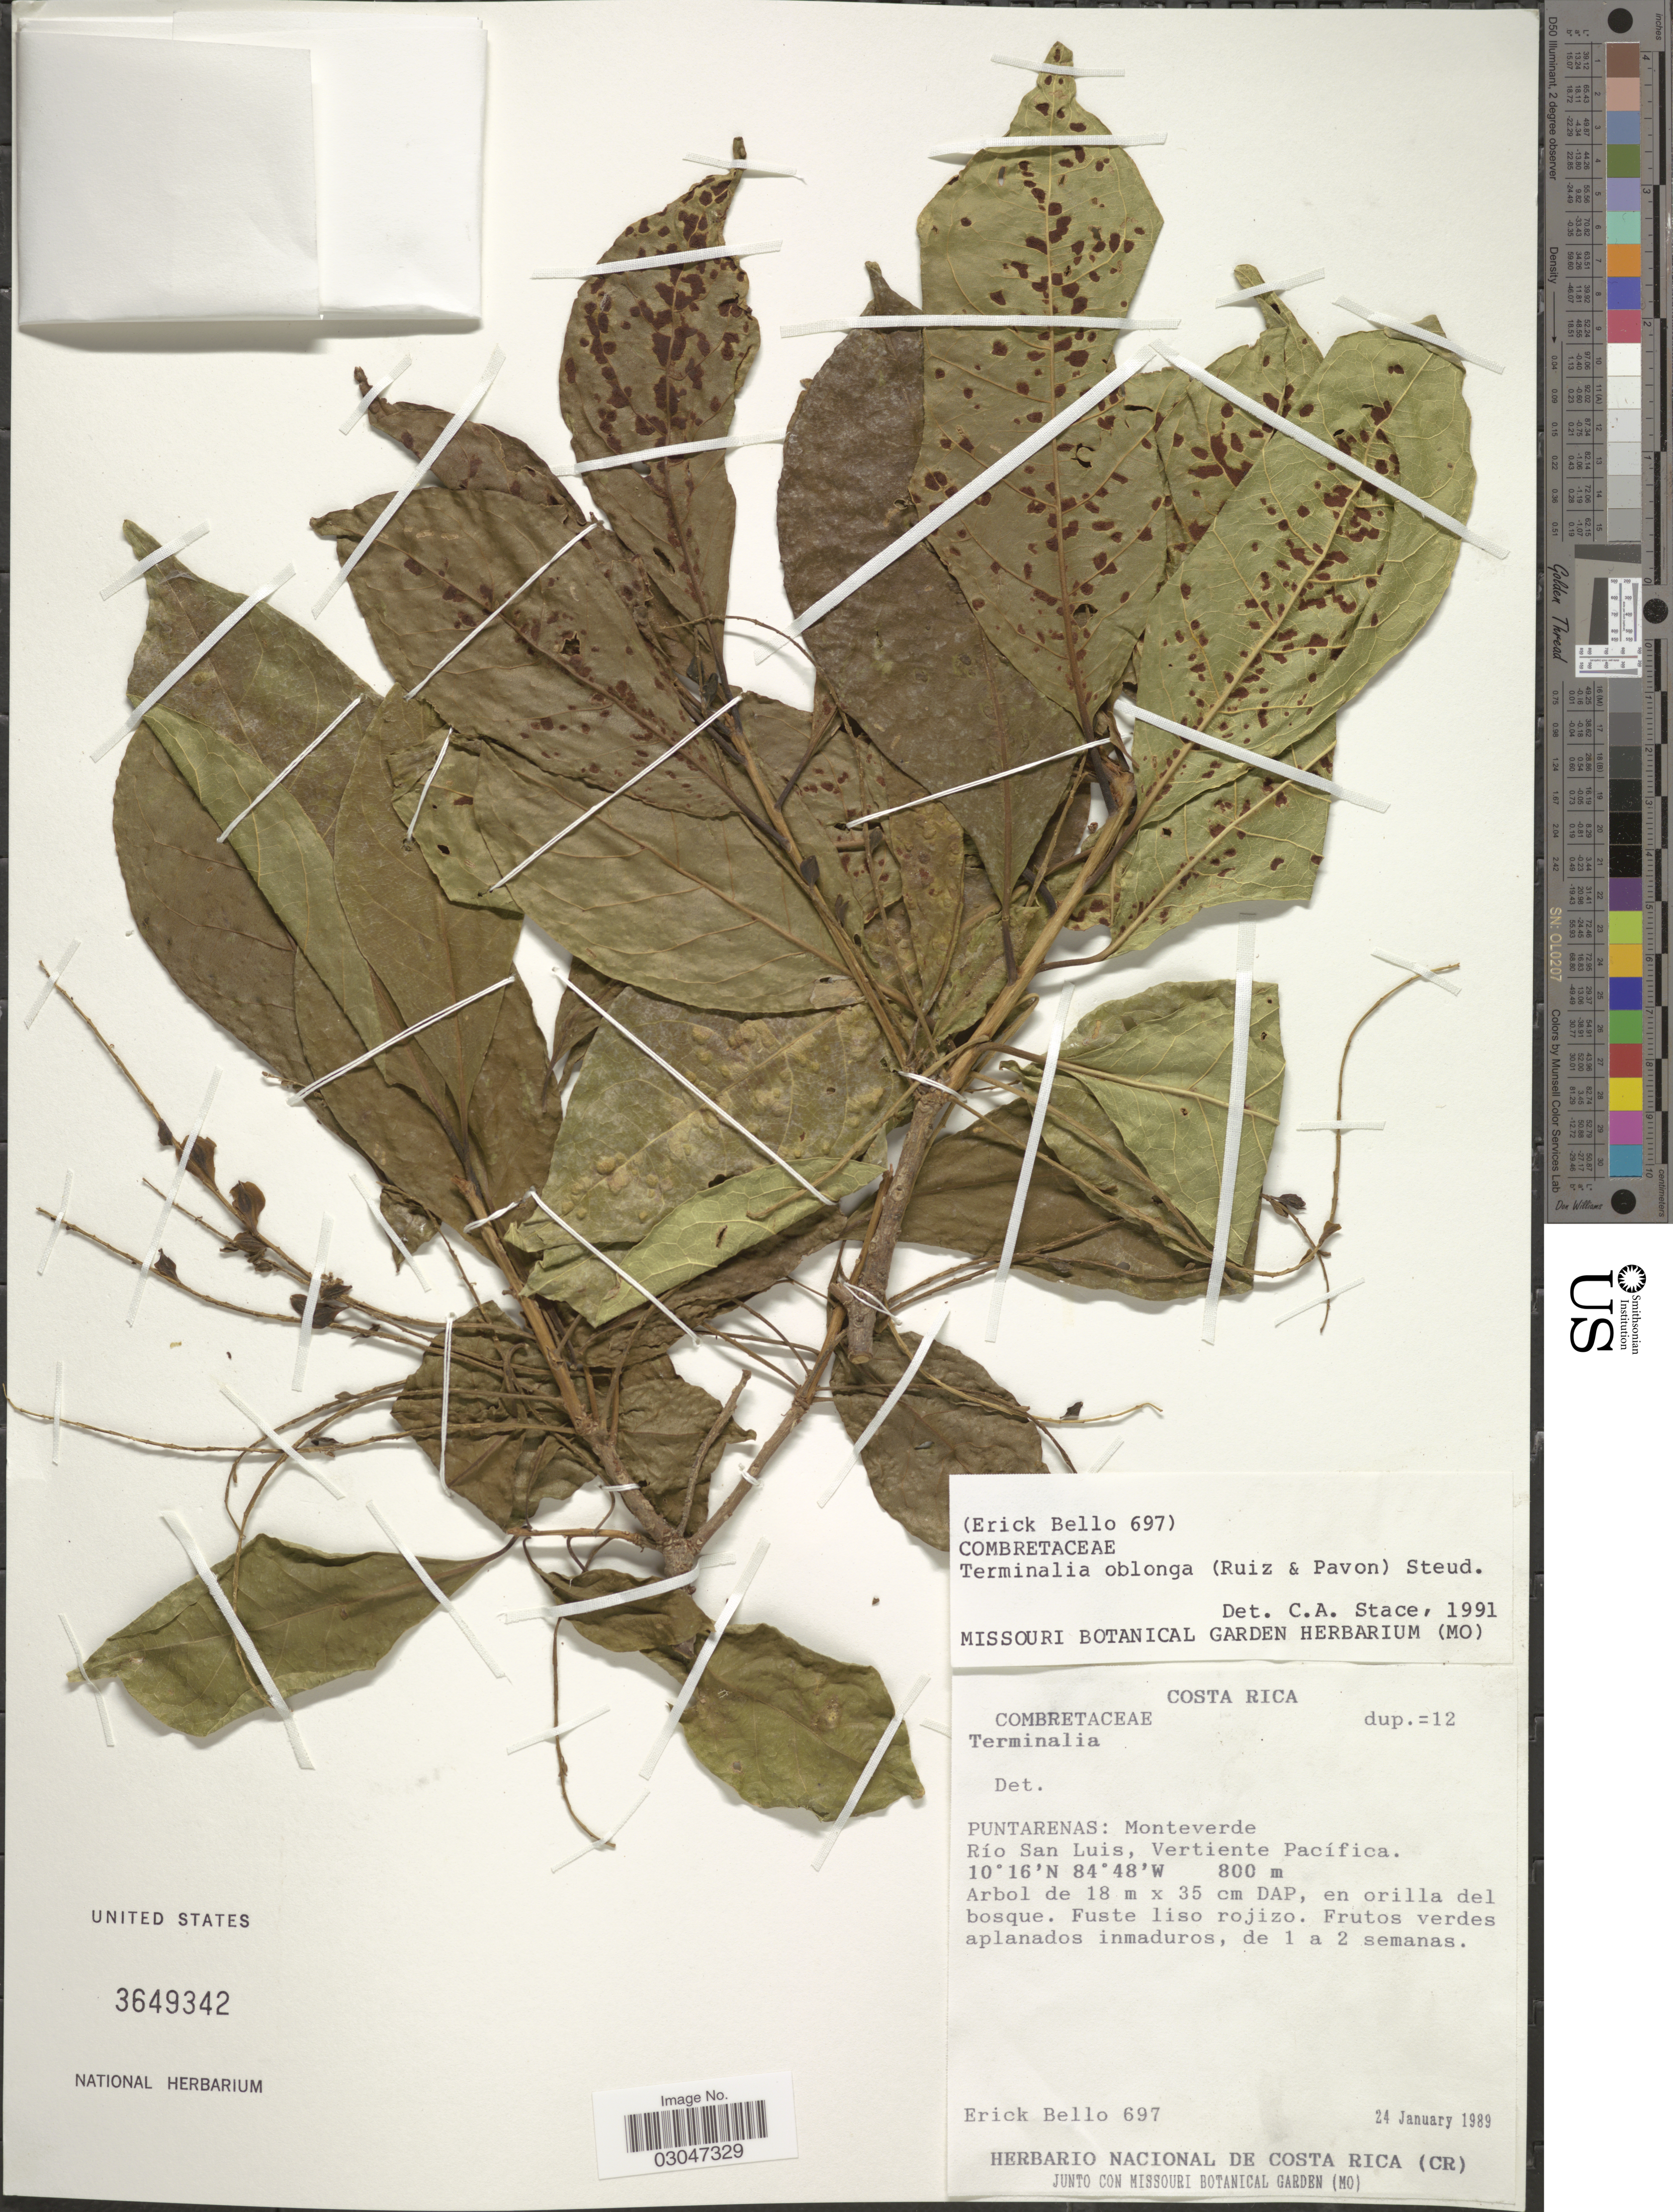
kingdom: Plantae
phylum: Tracheophyta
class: Magnoliopsida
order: Myrtales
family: Combretaceae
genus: Terminalia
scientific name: Terminalia oblonga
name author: (Ruiz & Pav.) Steud.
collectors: E. Bello C.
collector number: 697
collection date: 1989-01-24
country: Costa Rica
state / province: Puntarenas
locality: Monteverde Río San Luis, Vertiente Pacífica.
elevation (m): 800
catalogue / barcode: US 3649342